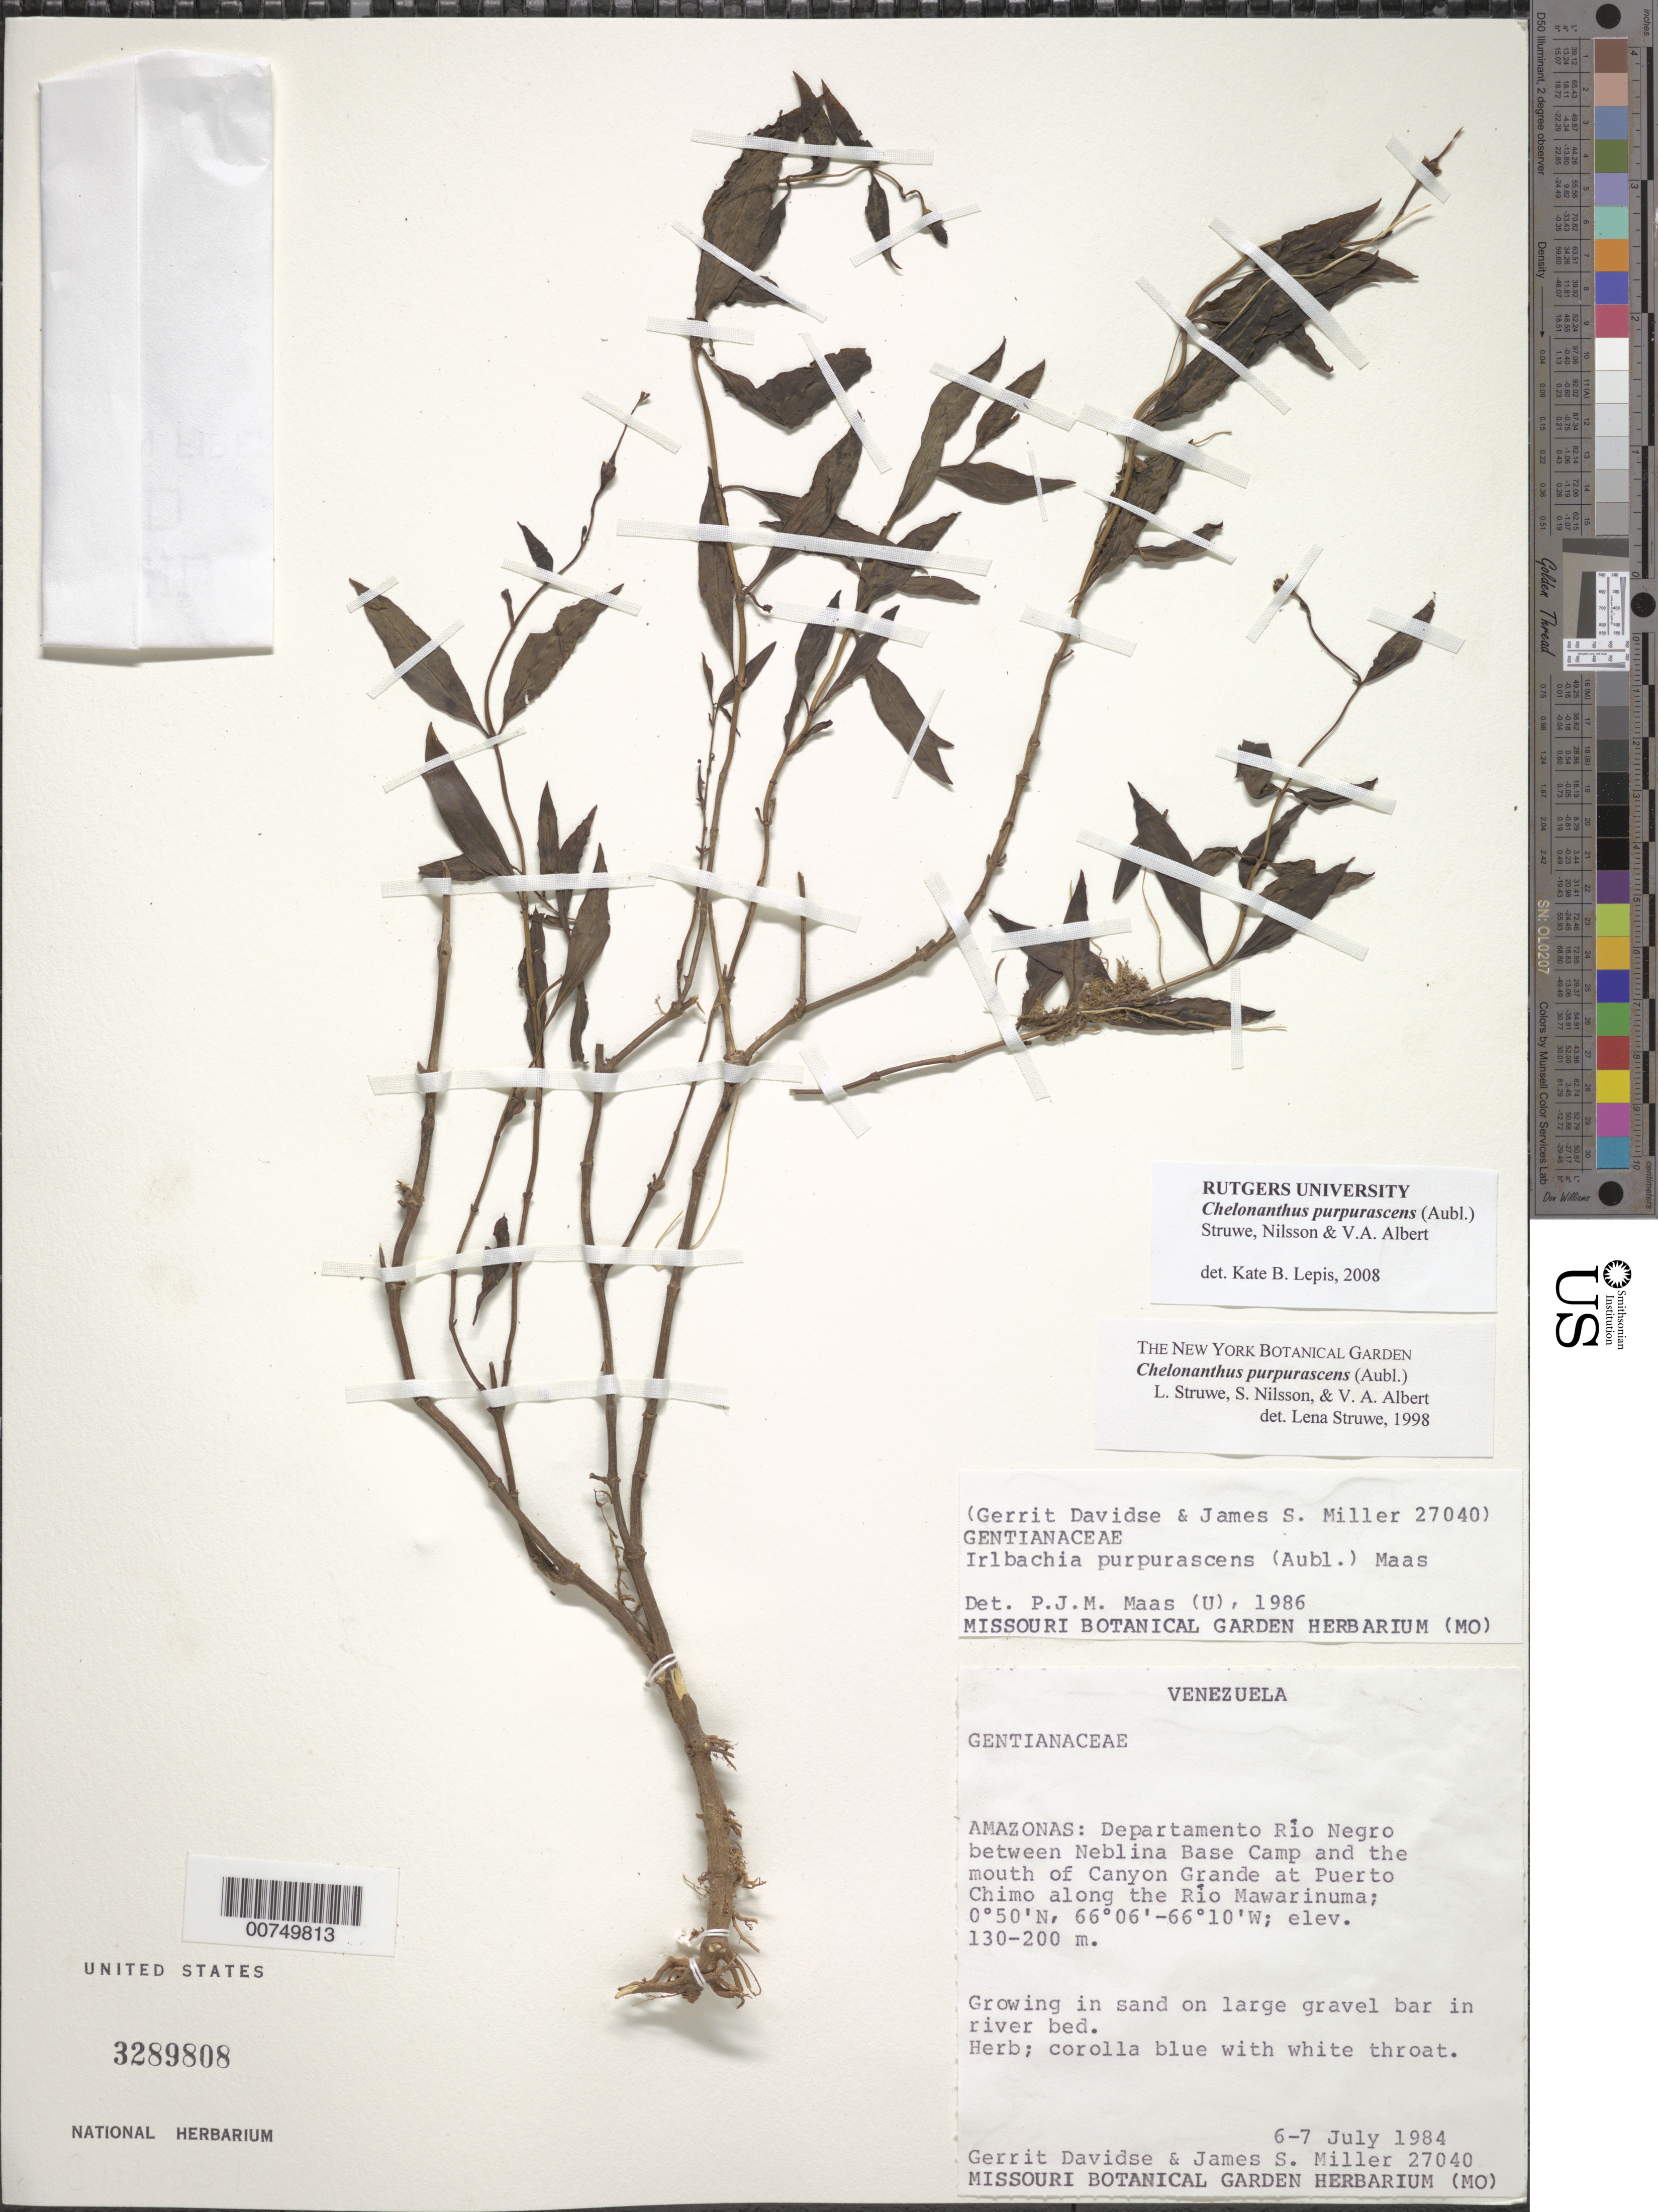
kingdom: Plantae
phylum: Tracheophyta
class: Magnoliopsida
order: Gentianales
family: Gentianaceae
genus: Chelonanthus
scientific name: Chelonanthus purpurascens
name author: (Aubl.) Struwe et al.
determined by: Struwe, L.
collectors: G. Davidse & J. S. Miller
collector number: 27040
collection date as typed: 6-Jul-84 to 7-Jul-84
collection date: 1984-07-06/1984-07-07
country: Venezuela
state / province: Amazonas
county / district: Río Negro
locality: Neblina Base Camp to mouth of Canyon Grande, along Río Mawarinuma, just E of Puerto Chimo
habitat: In sand on large gravel bar in river bed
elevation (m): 130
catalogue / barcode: US 3289808